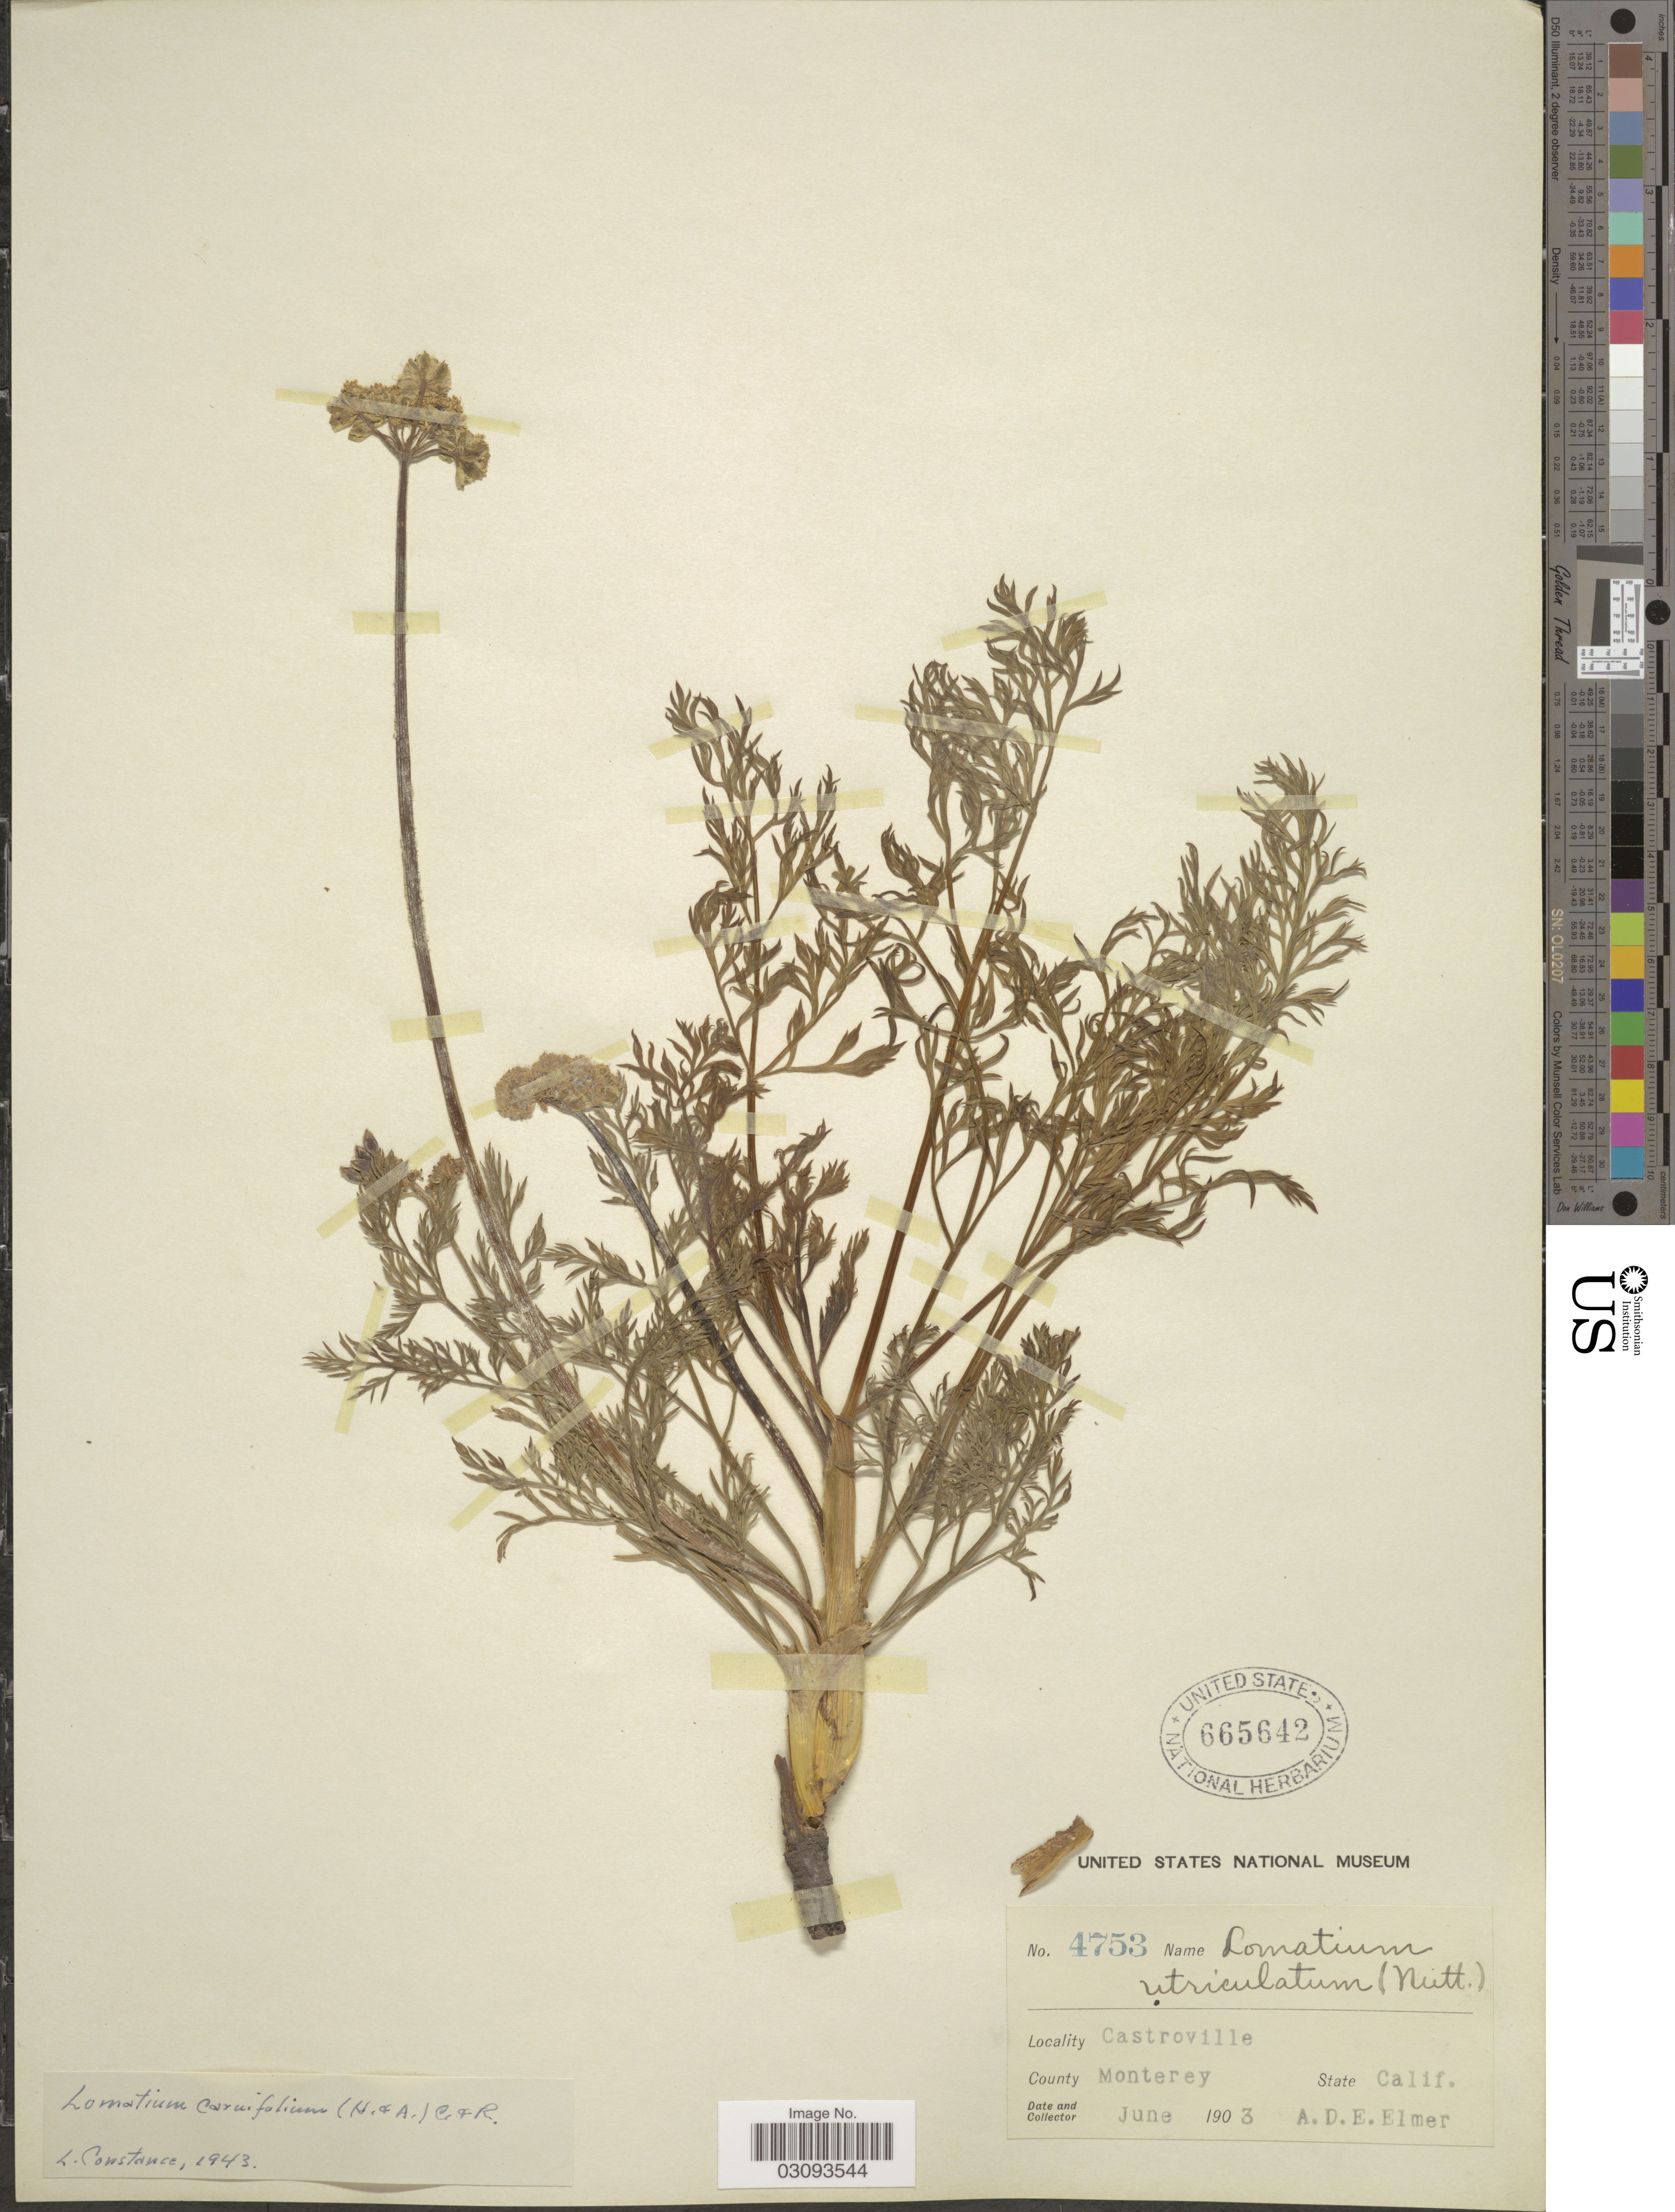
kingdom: Plantae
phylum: Tracheophyta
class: Magnoliopsida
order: Apiales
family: Apiaceae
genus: Lomatium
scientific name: Lomatium caruifolium var. caruifolium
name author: (Hook. & Arn.) J.M. Coult. & Rose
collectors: A. D. E. Elmer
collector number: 4753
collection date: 1903-06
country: United States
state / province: California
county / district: Monterey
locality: Castroville. County Monterey.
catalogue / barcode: US 665642